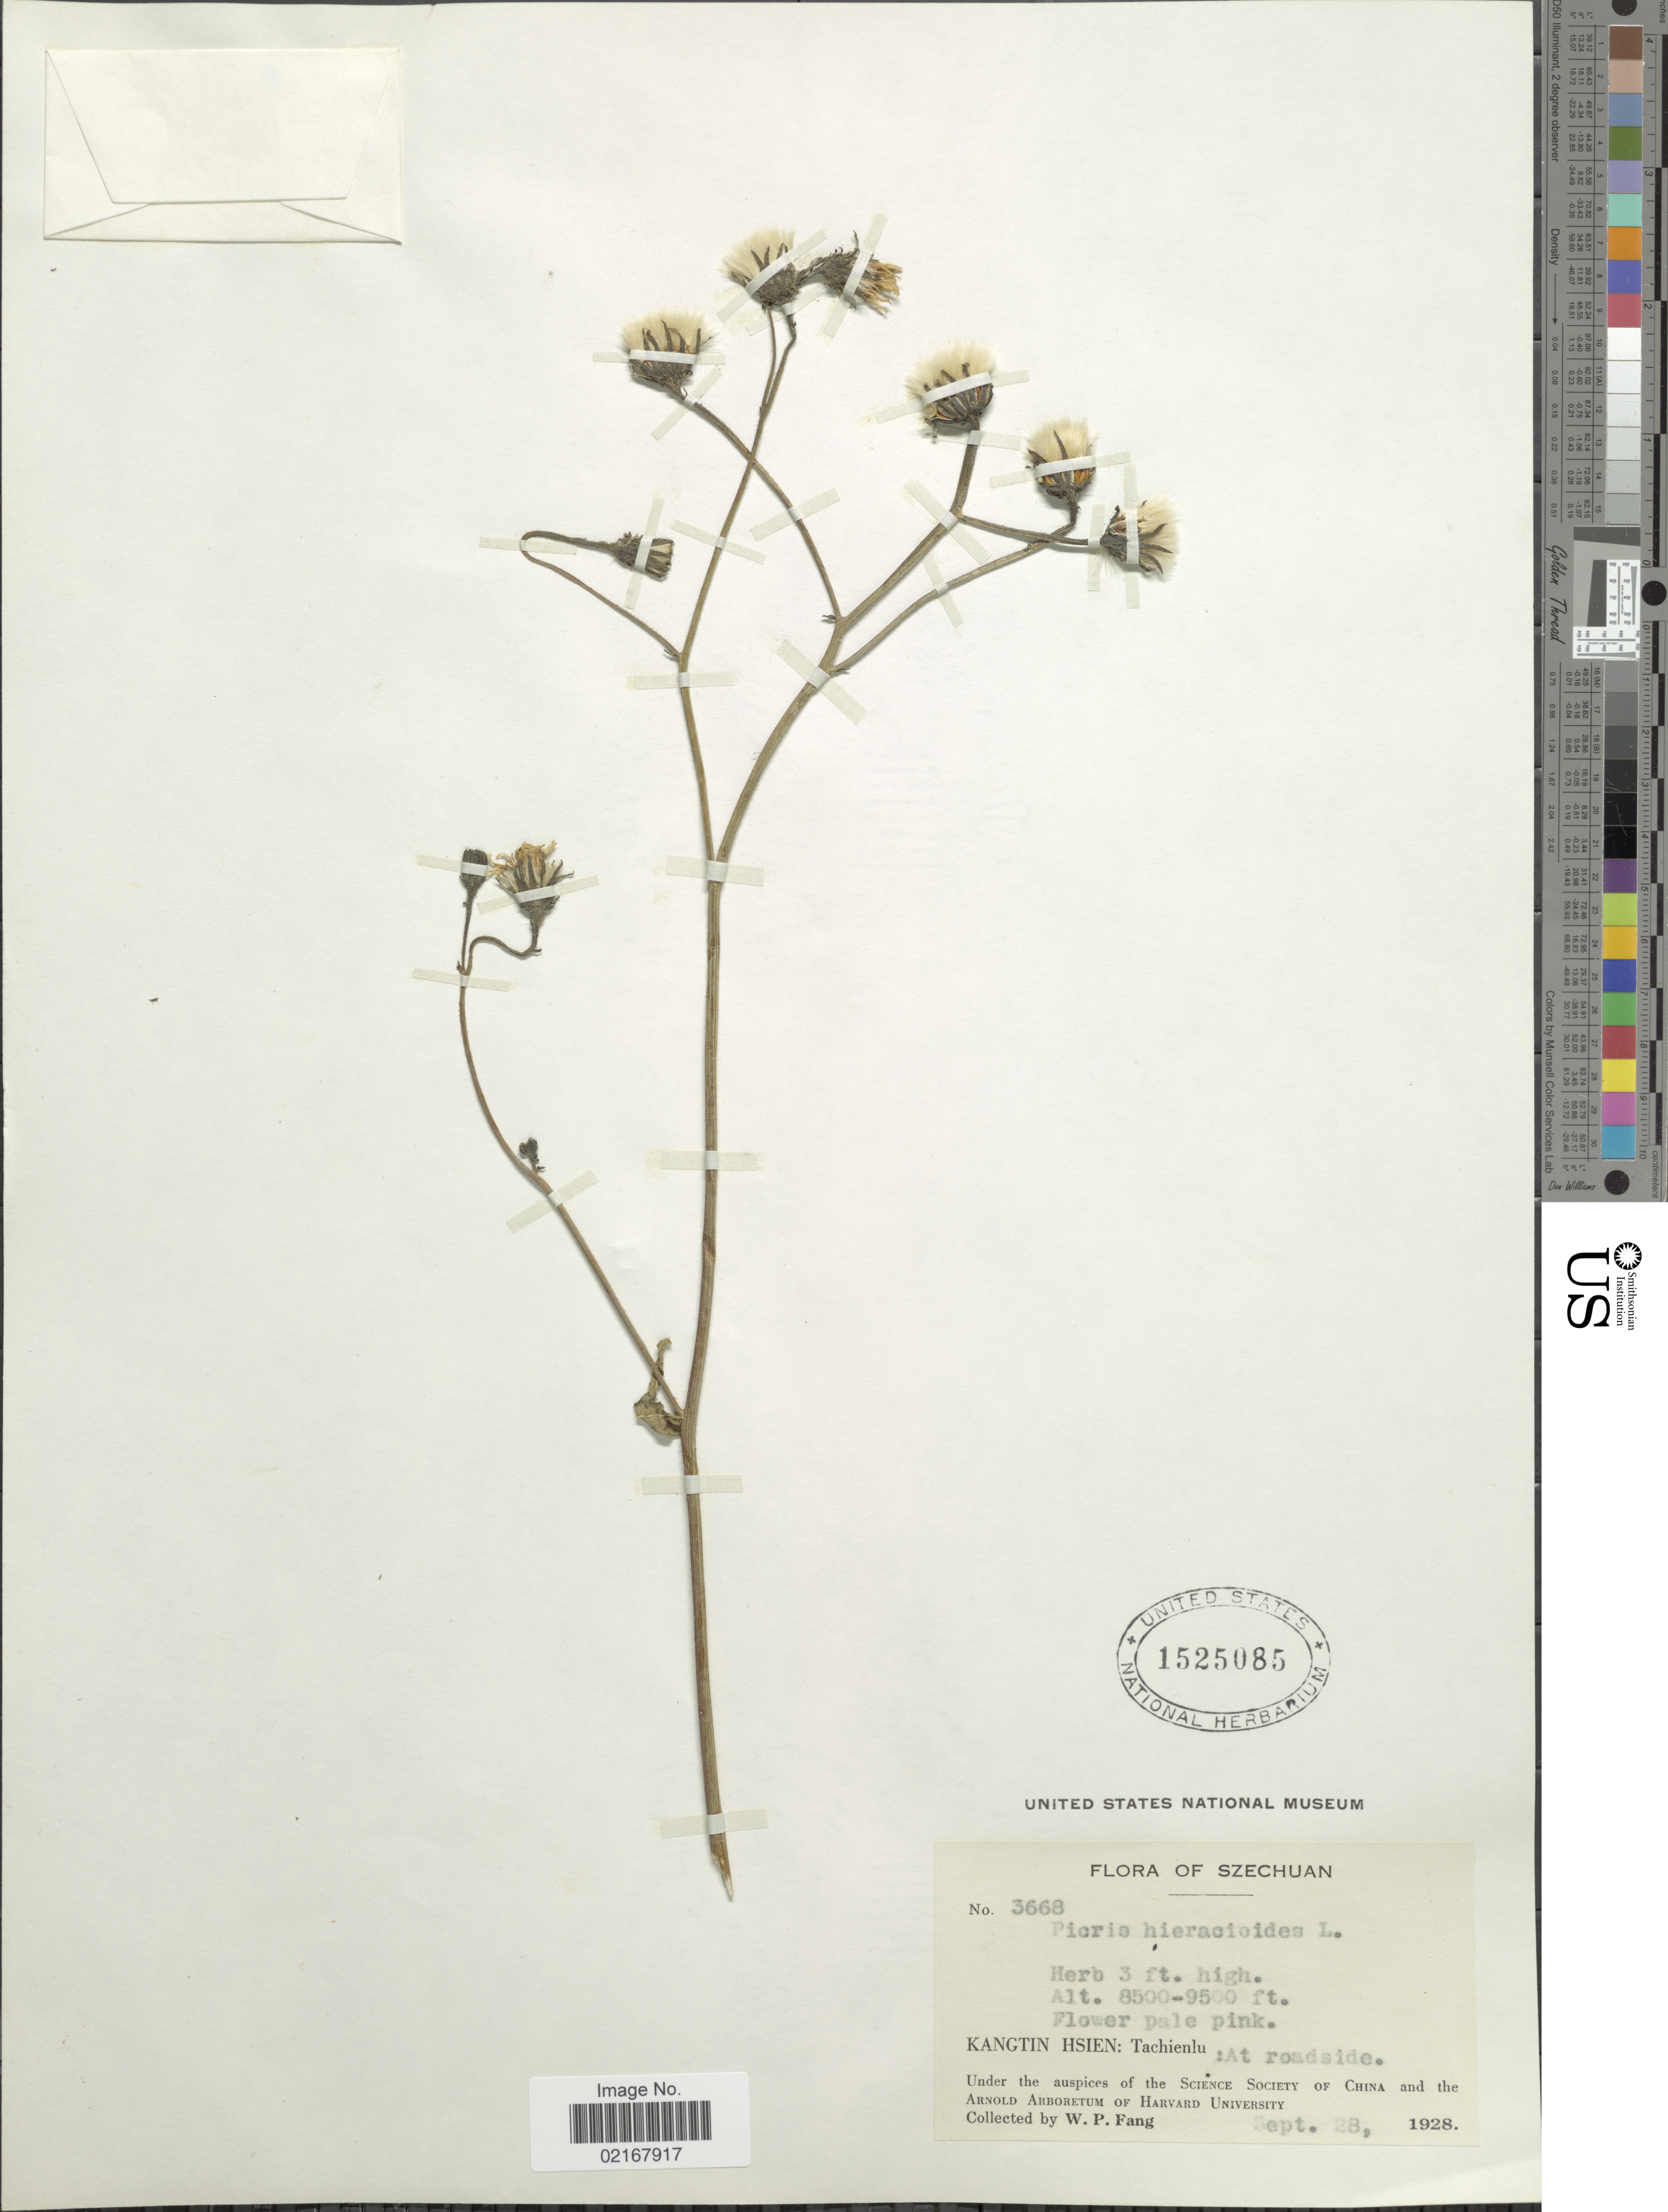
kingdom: Plantae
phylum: Tracheophyta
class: Magnoliopsida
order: Asterales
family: Asteraceae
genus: Picris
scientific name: Picris hieracioides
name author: L.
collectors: W. P. Fang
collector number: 3668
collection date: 1928-09-28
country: China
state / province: Sichuan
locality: Szechuan, Kangtin Hsien, Tachienlu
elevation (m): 2591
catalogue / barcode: US 1525085